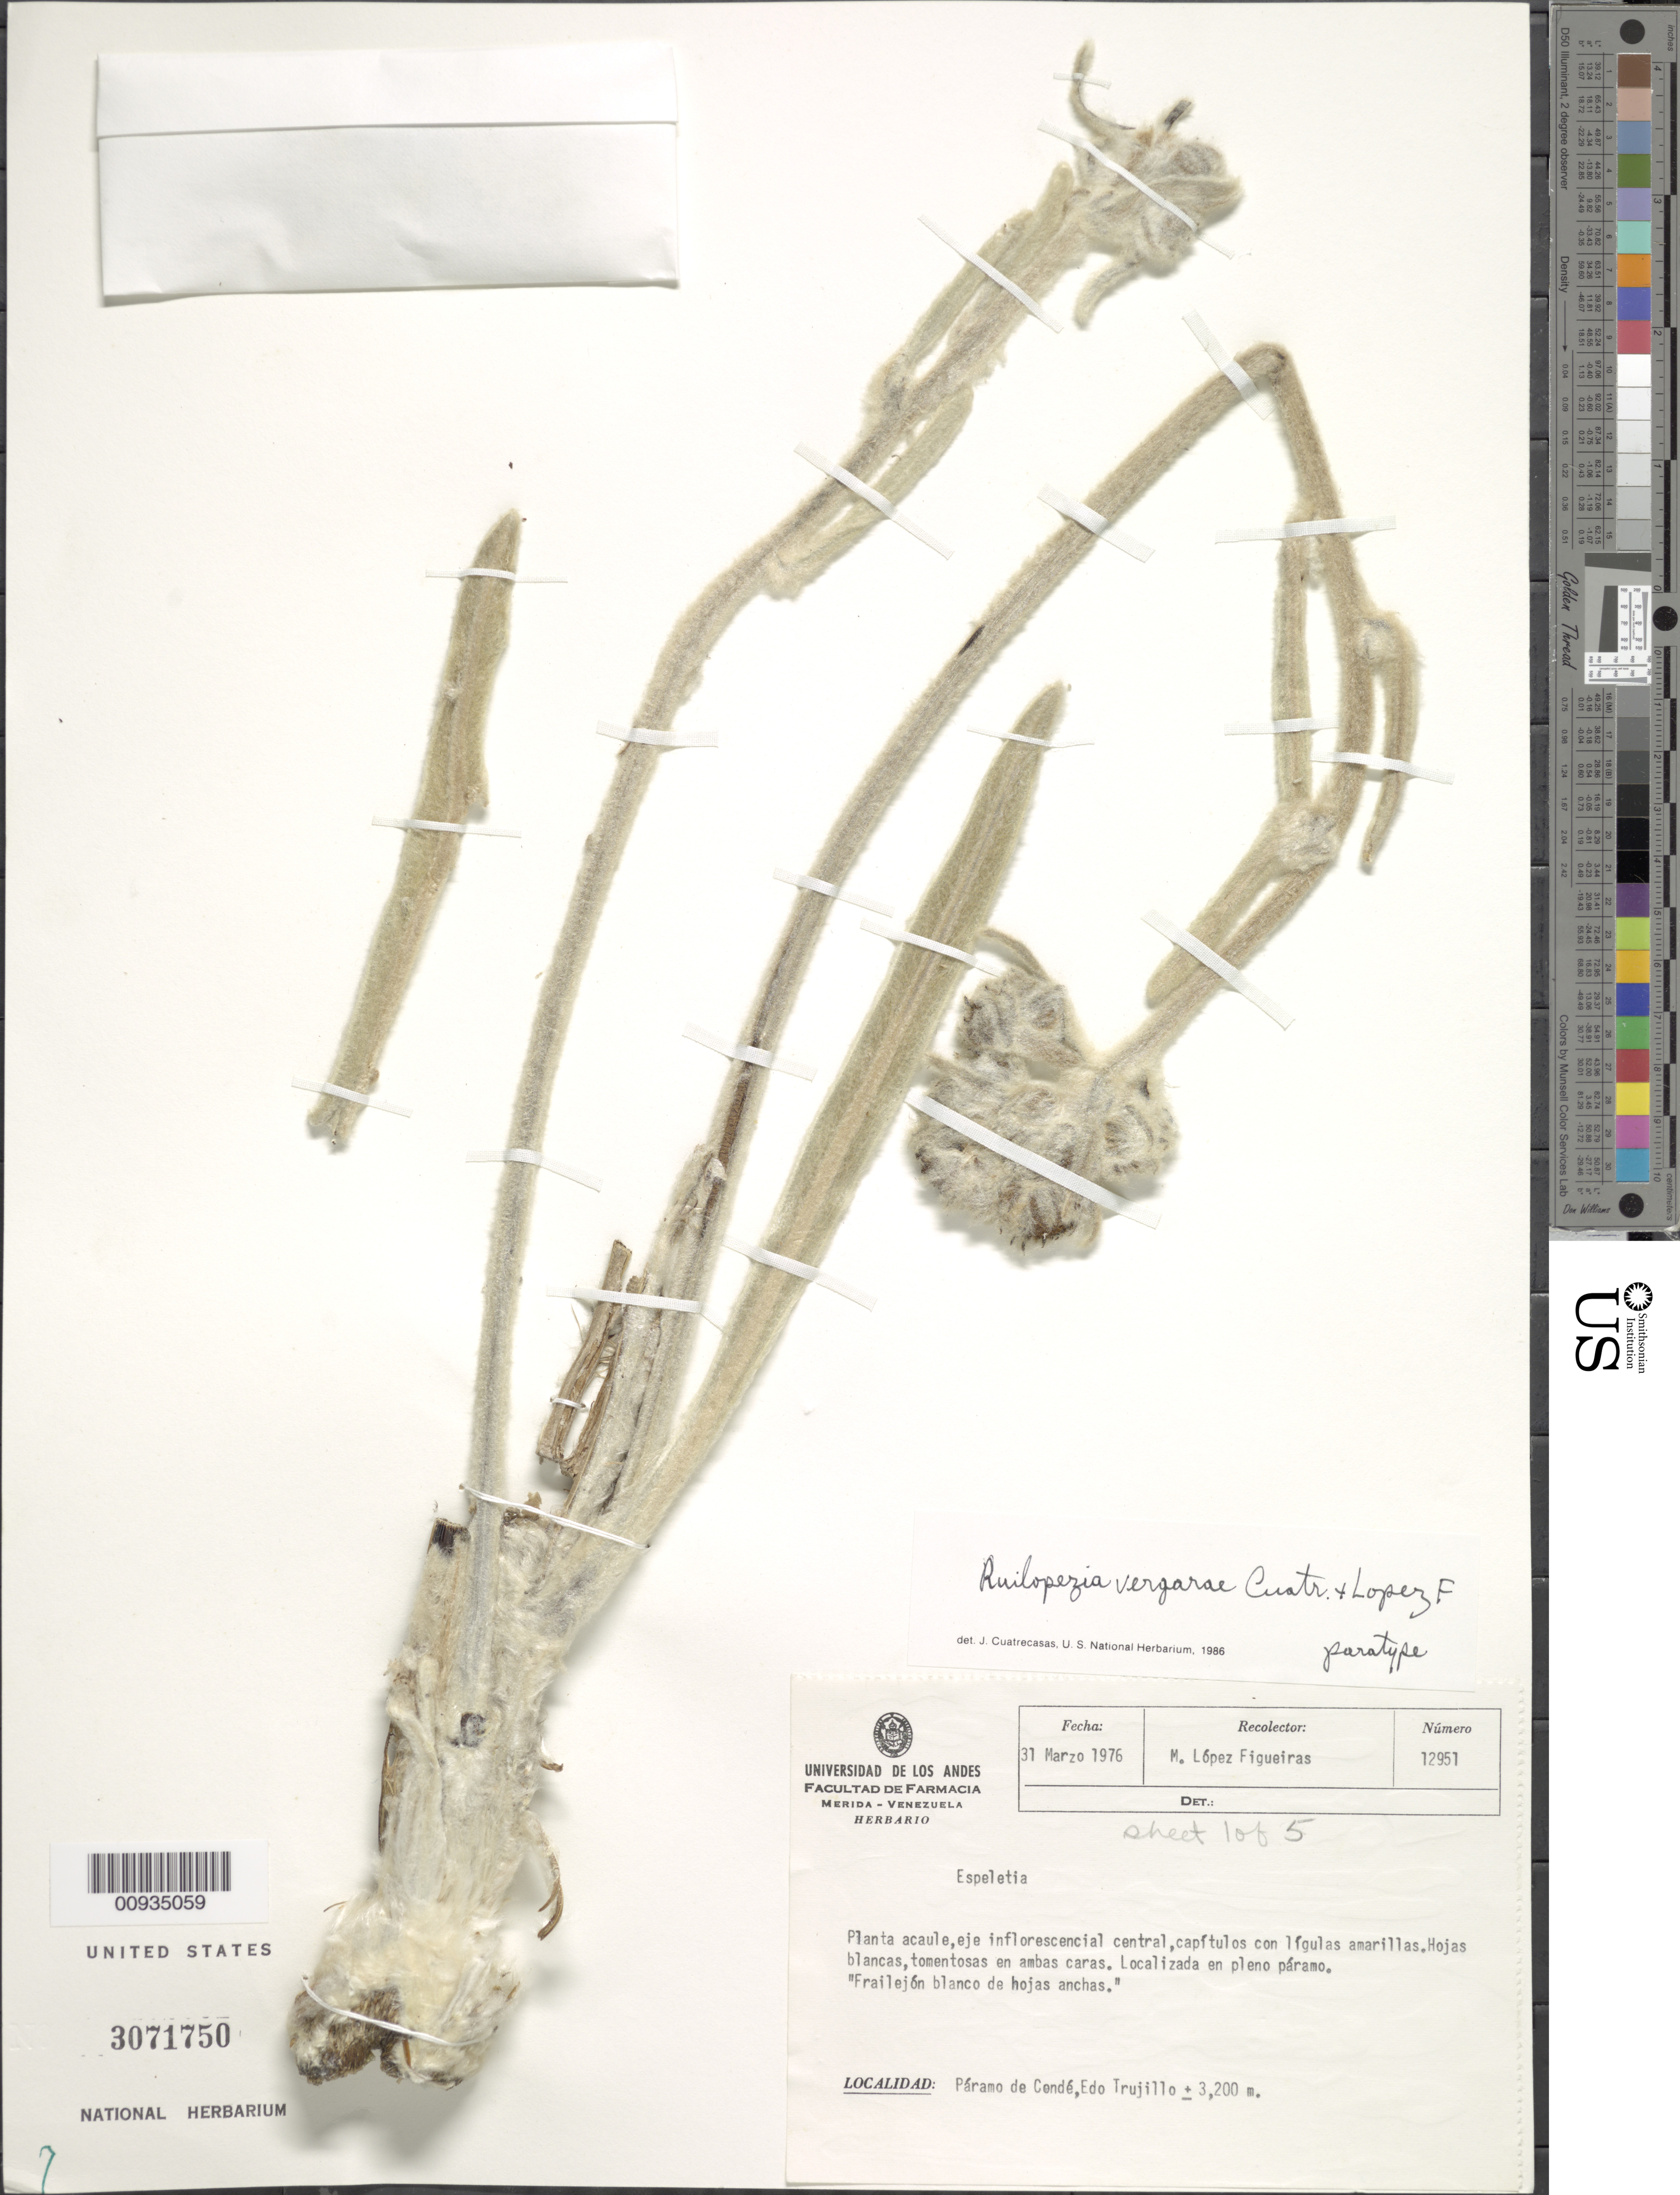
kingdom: Plantae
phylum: Tracheophyta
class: Magnoliopsida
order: Asterales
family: Asteraceae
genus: Ruilopezia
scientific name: Ruilopezia vergarae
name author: Cuatrec. & López Fig.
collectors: M. López Figueiras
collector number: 12951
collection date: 1976-03-31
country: Venezuela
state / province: Trujillo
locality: Páramo de Cendé.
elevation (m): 3200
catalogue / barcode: US 3071750